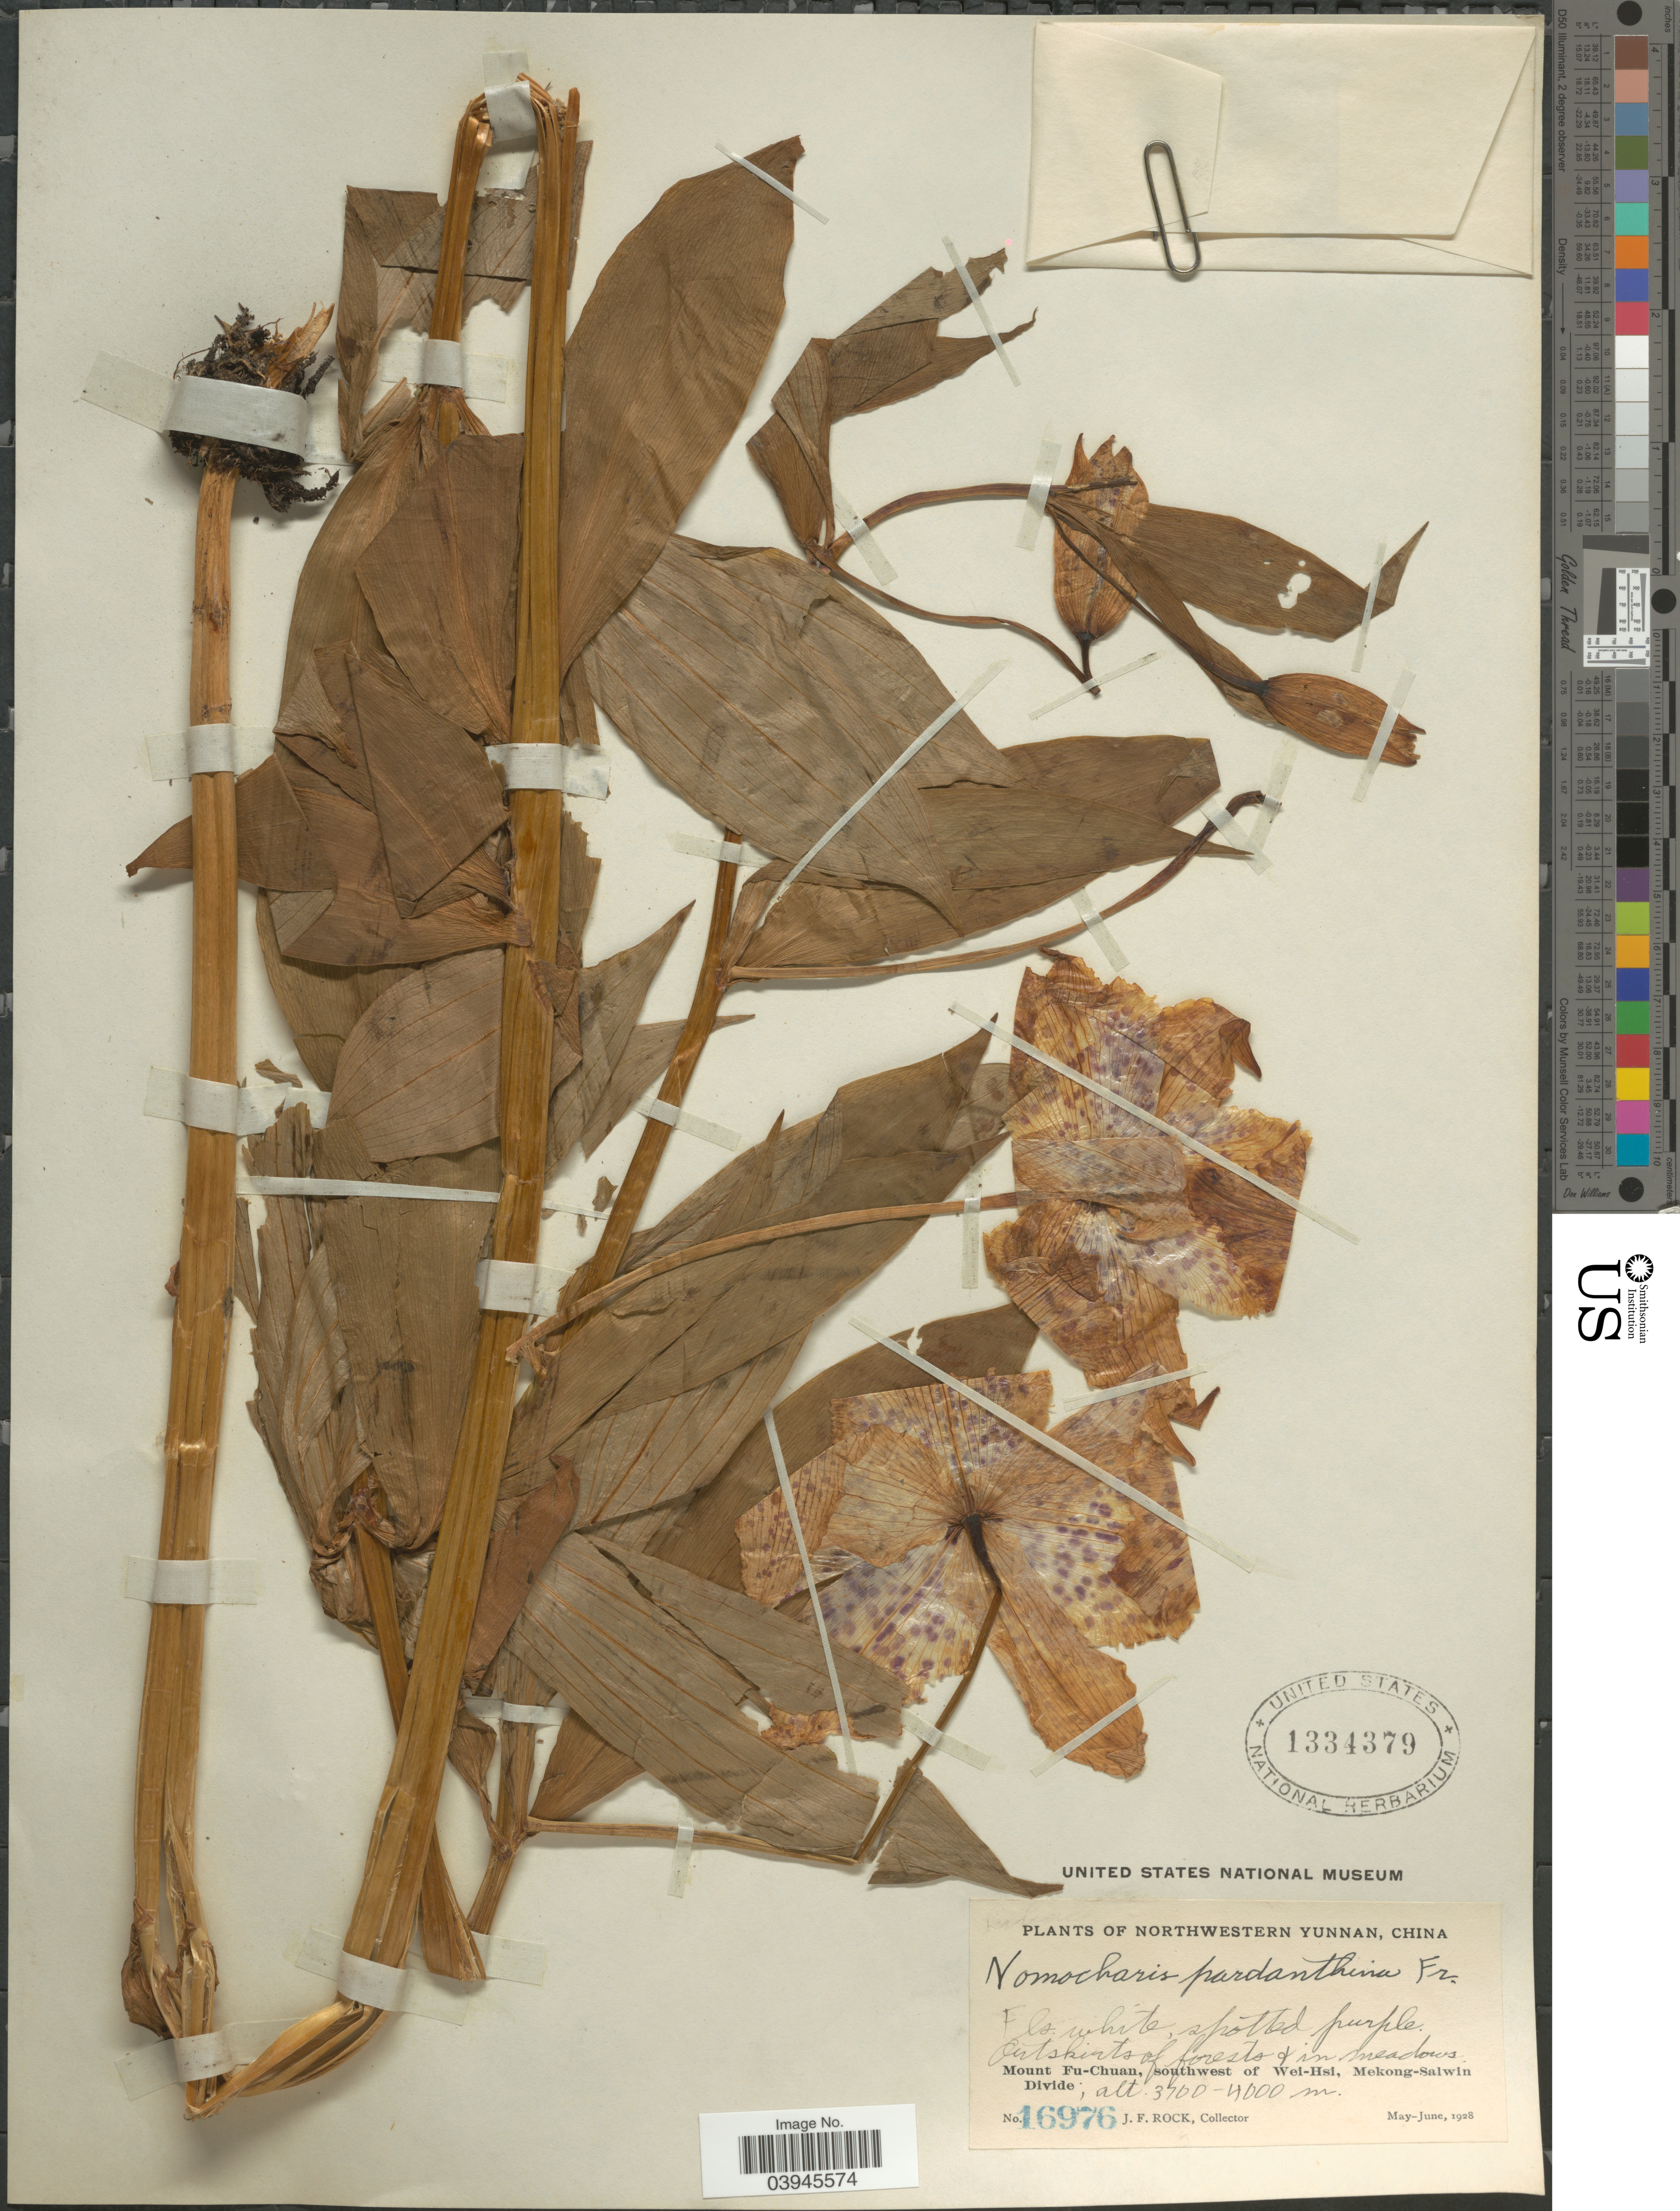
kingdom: Plantae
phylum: Tracheophyta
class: Liliopsida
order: Liliales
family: Liliaceae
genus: Lilium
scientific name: Lilium pardanthinum ined., 9/2021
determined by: Strong, Mark T., (BOT), Smithsonian Institution - National Museum of Natural History (UNITED STATES)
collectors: J. Rock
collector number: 16976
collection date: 1928-05/1928-06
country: China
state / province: Yunnan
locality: Northwestern Yunnan. Outskirts of forests + in meadows. Mount Fu-Chuan, southwest of Wei-Hsi, Mekong-Salwin Divide.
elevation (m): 3700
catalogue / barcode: US 1334379